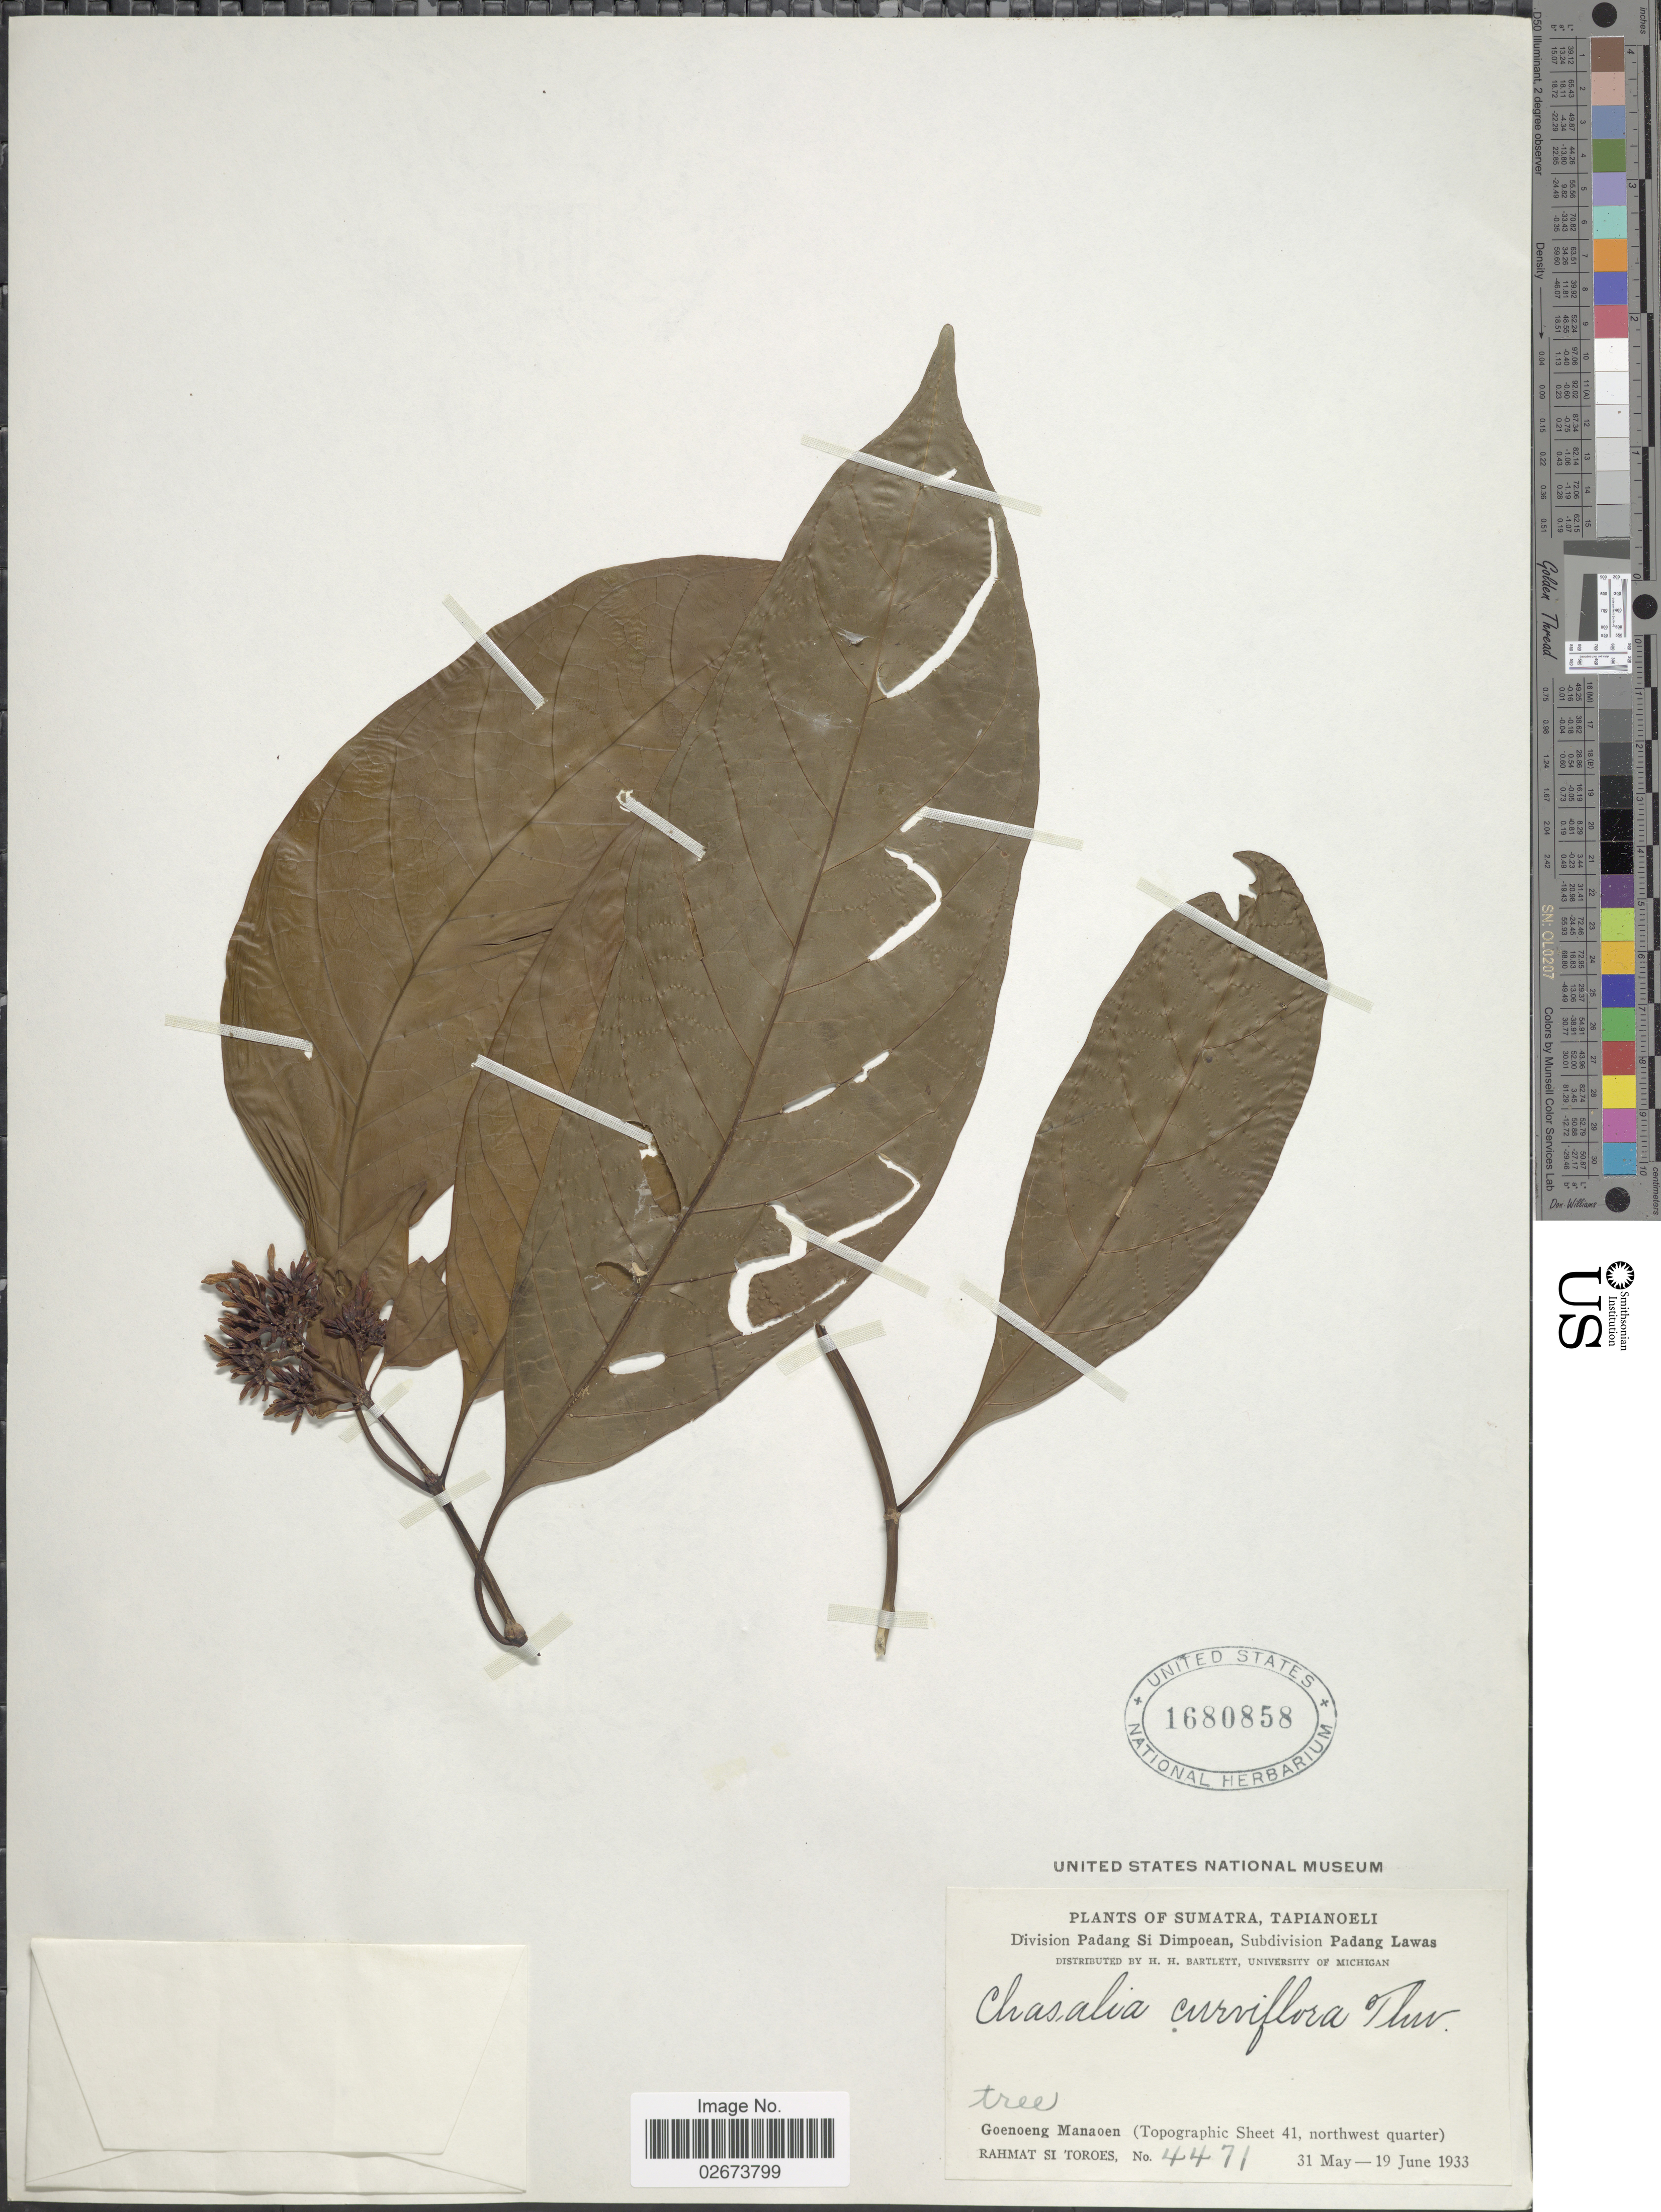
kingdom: Plantae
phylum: Tracheophyta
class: Magnoliopsida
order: Gentianales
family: Rubiaceae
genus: Chassalia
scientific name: Chassalia curviflora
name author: (Wall.) Thwaites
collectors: Rahmat Si Boeea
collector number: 4471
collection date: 1933-05-31/1933-06-19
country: Indonesia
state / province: Sumatra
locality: Tapianoeli, Division Padang Si Dimpoean, Subdivision Padang Lawas, Goenoeng Manaoen (Topographic Sheet 41, northwest quarter).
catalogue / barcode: US 1680858